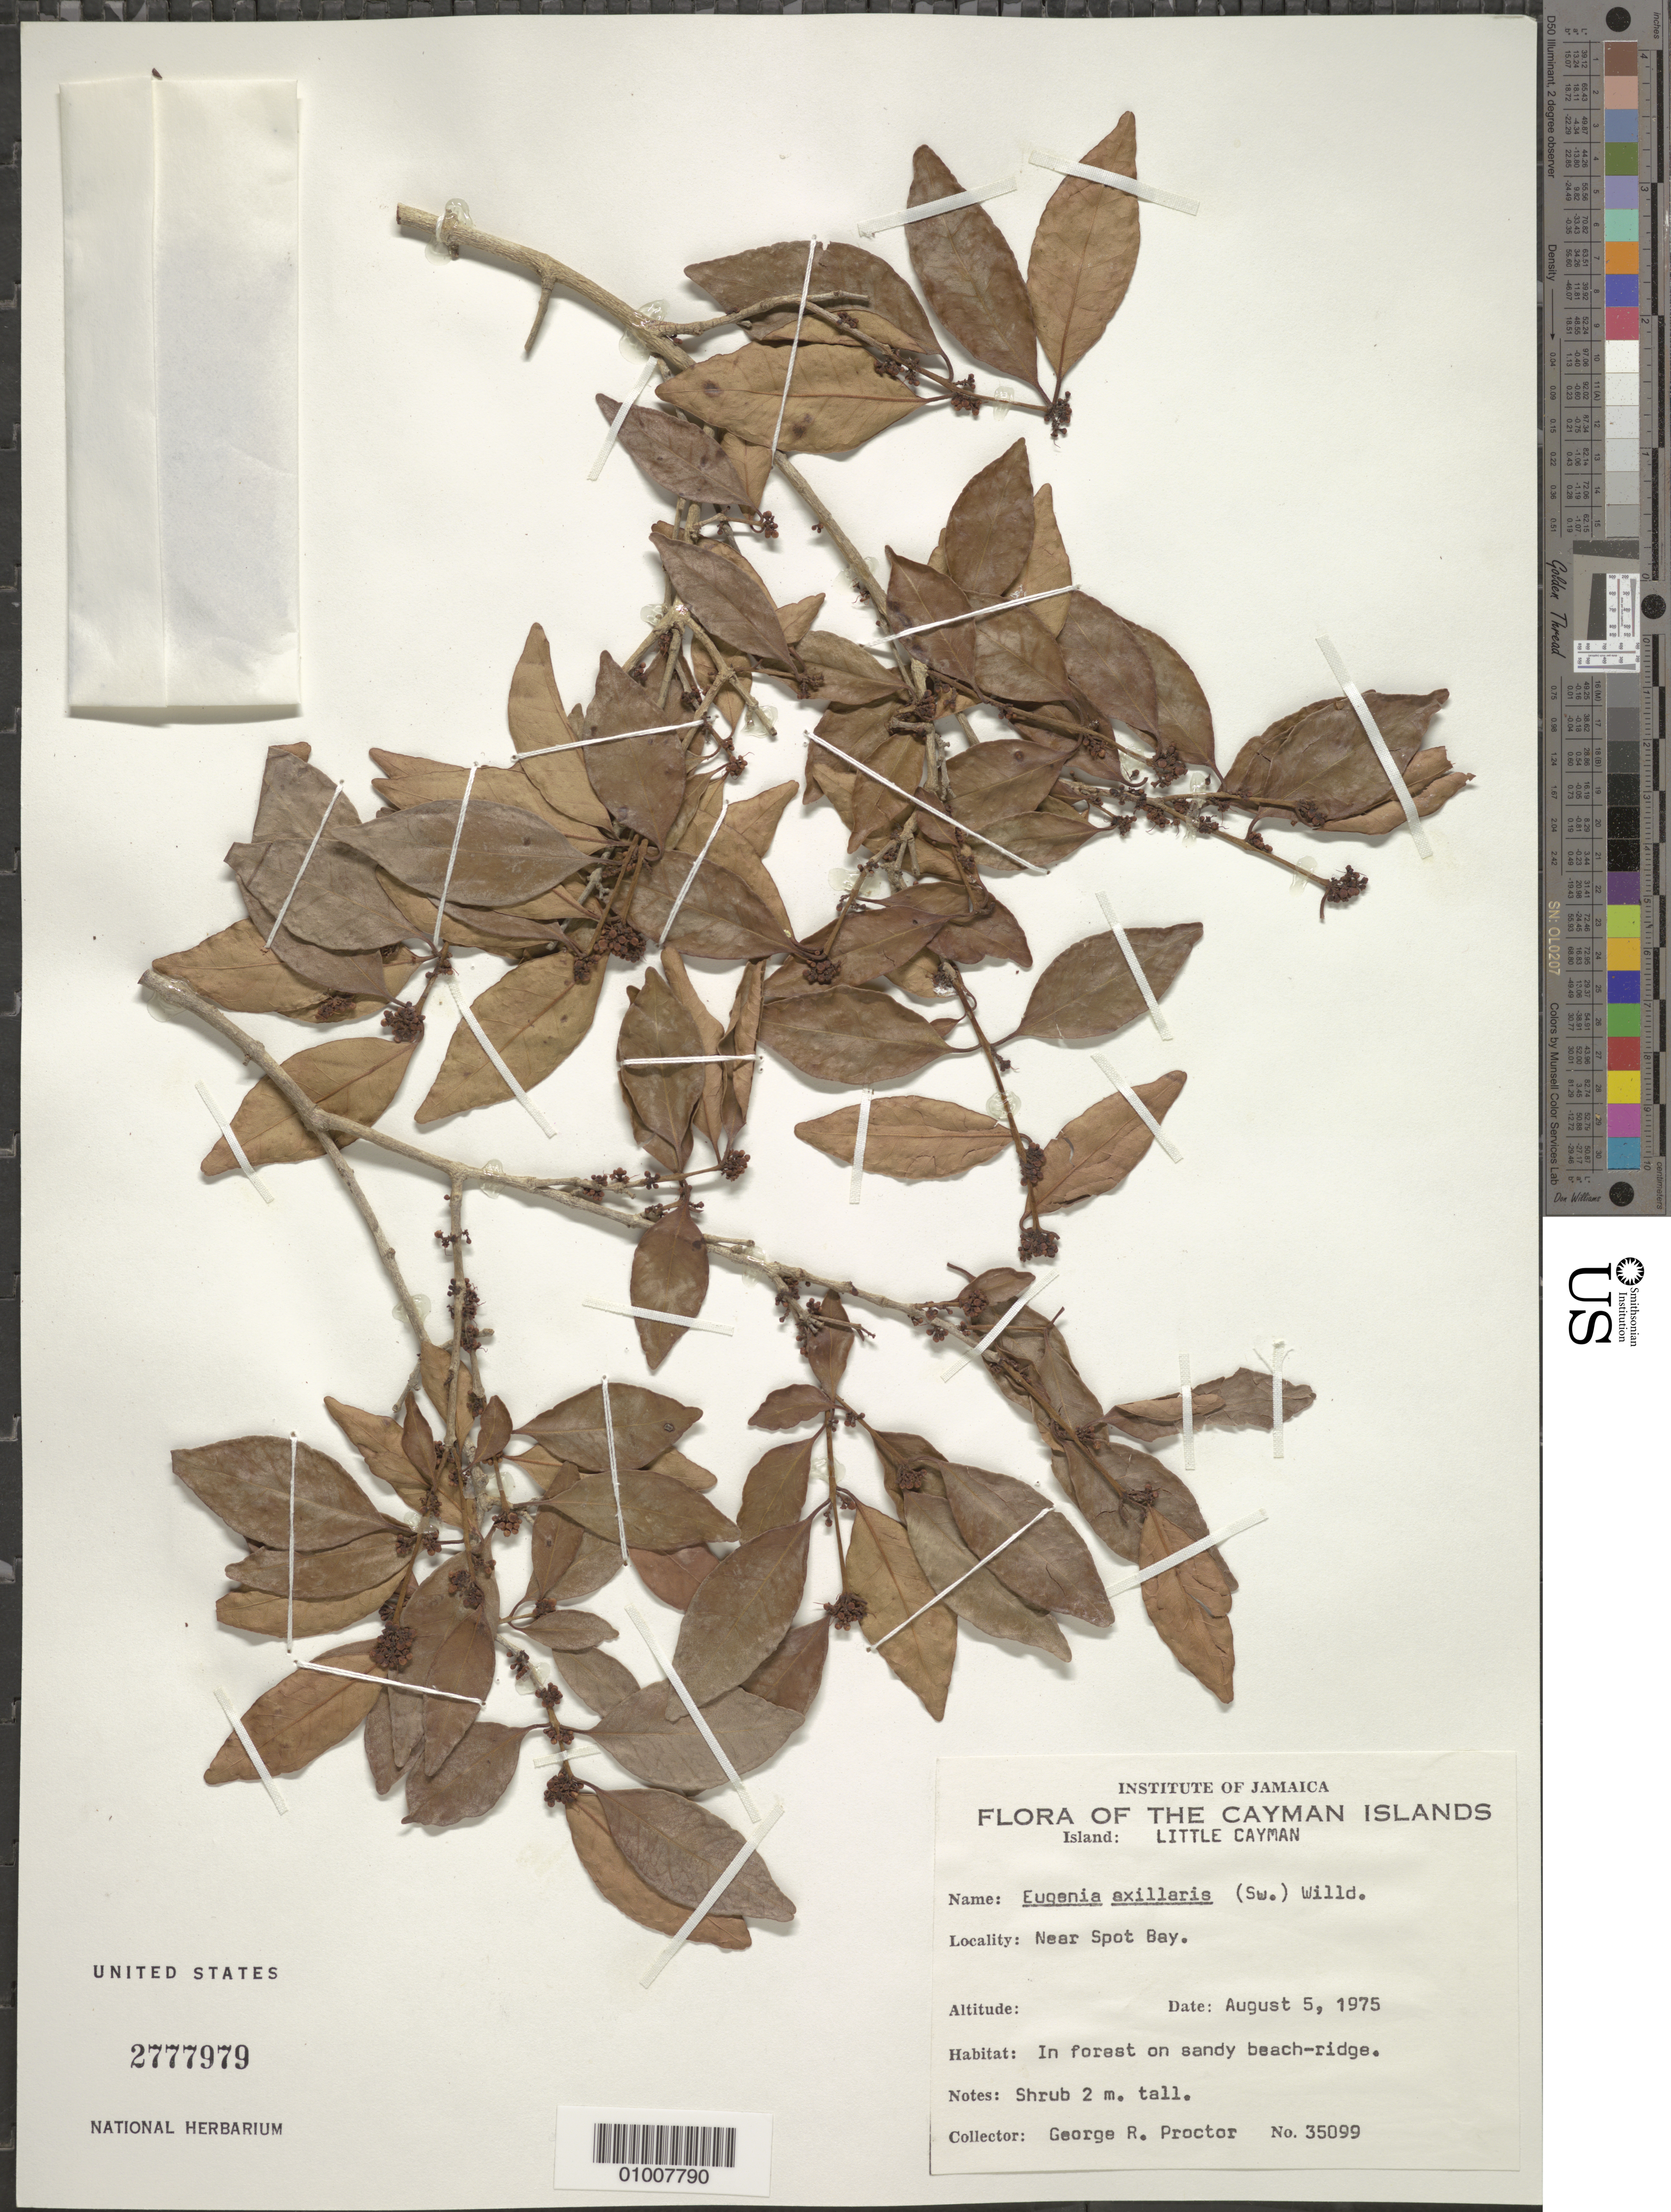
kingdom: Plantae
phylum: Tracheophyta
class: Magnoliopsida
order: Myrtales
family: Myrtaceae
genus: Eugenia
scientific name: Eugenia axillaris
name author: (Sw.) Willd.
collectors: G. R. Proctor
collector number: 35099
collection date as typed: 05 Aug 1975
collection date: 1975-08-05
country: Cayman Islands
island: Little Cayman I.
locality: Near Spot Bay.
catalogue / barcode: US 2777979